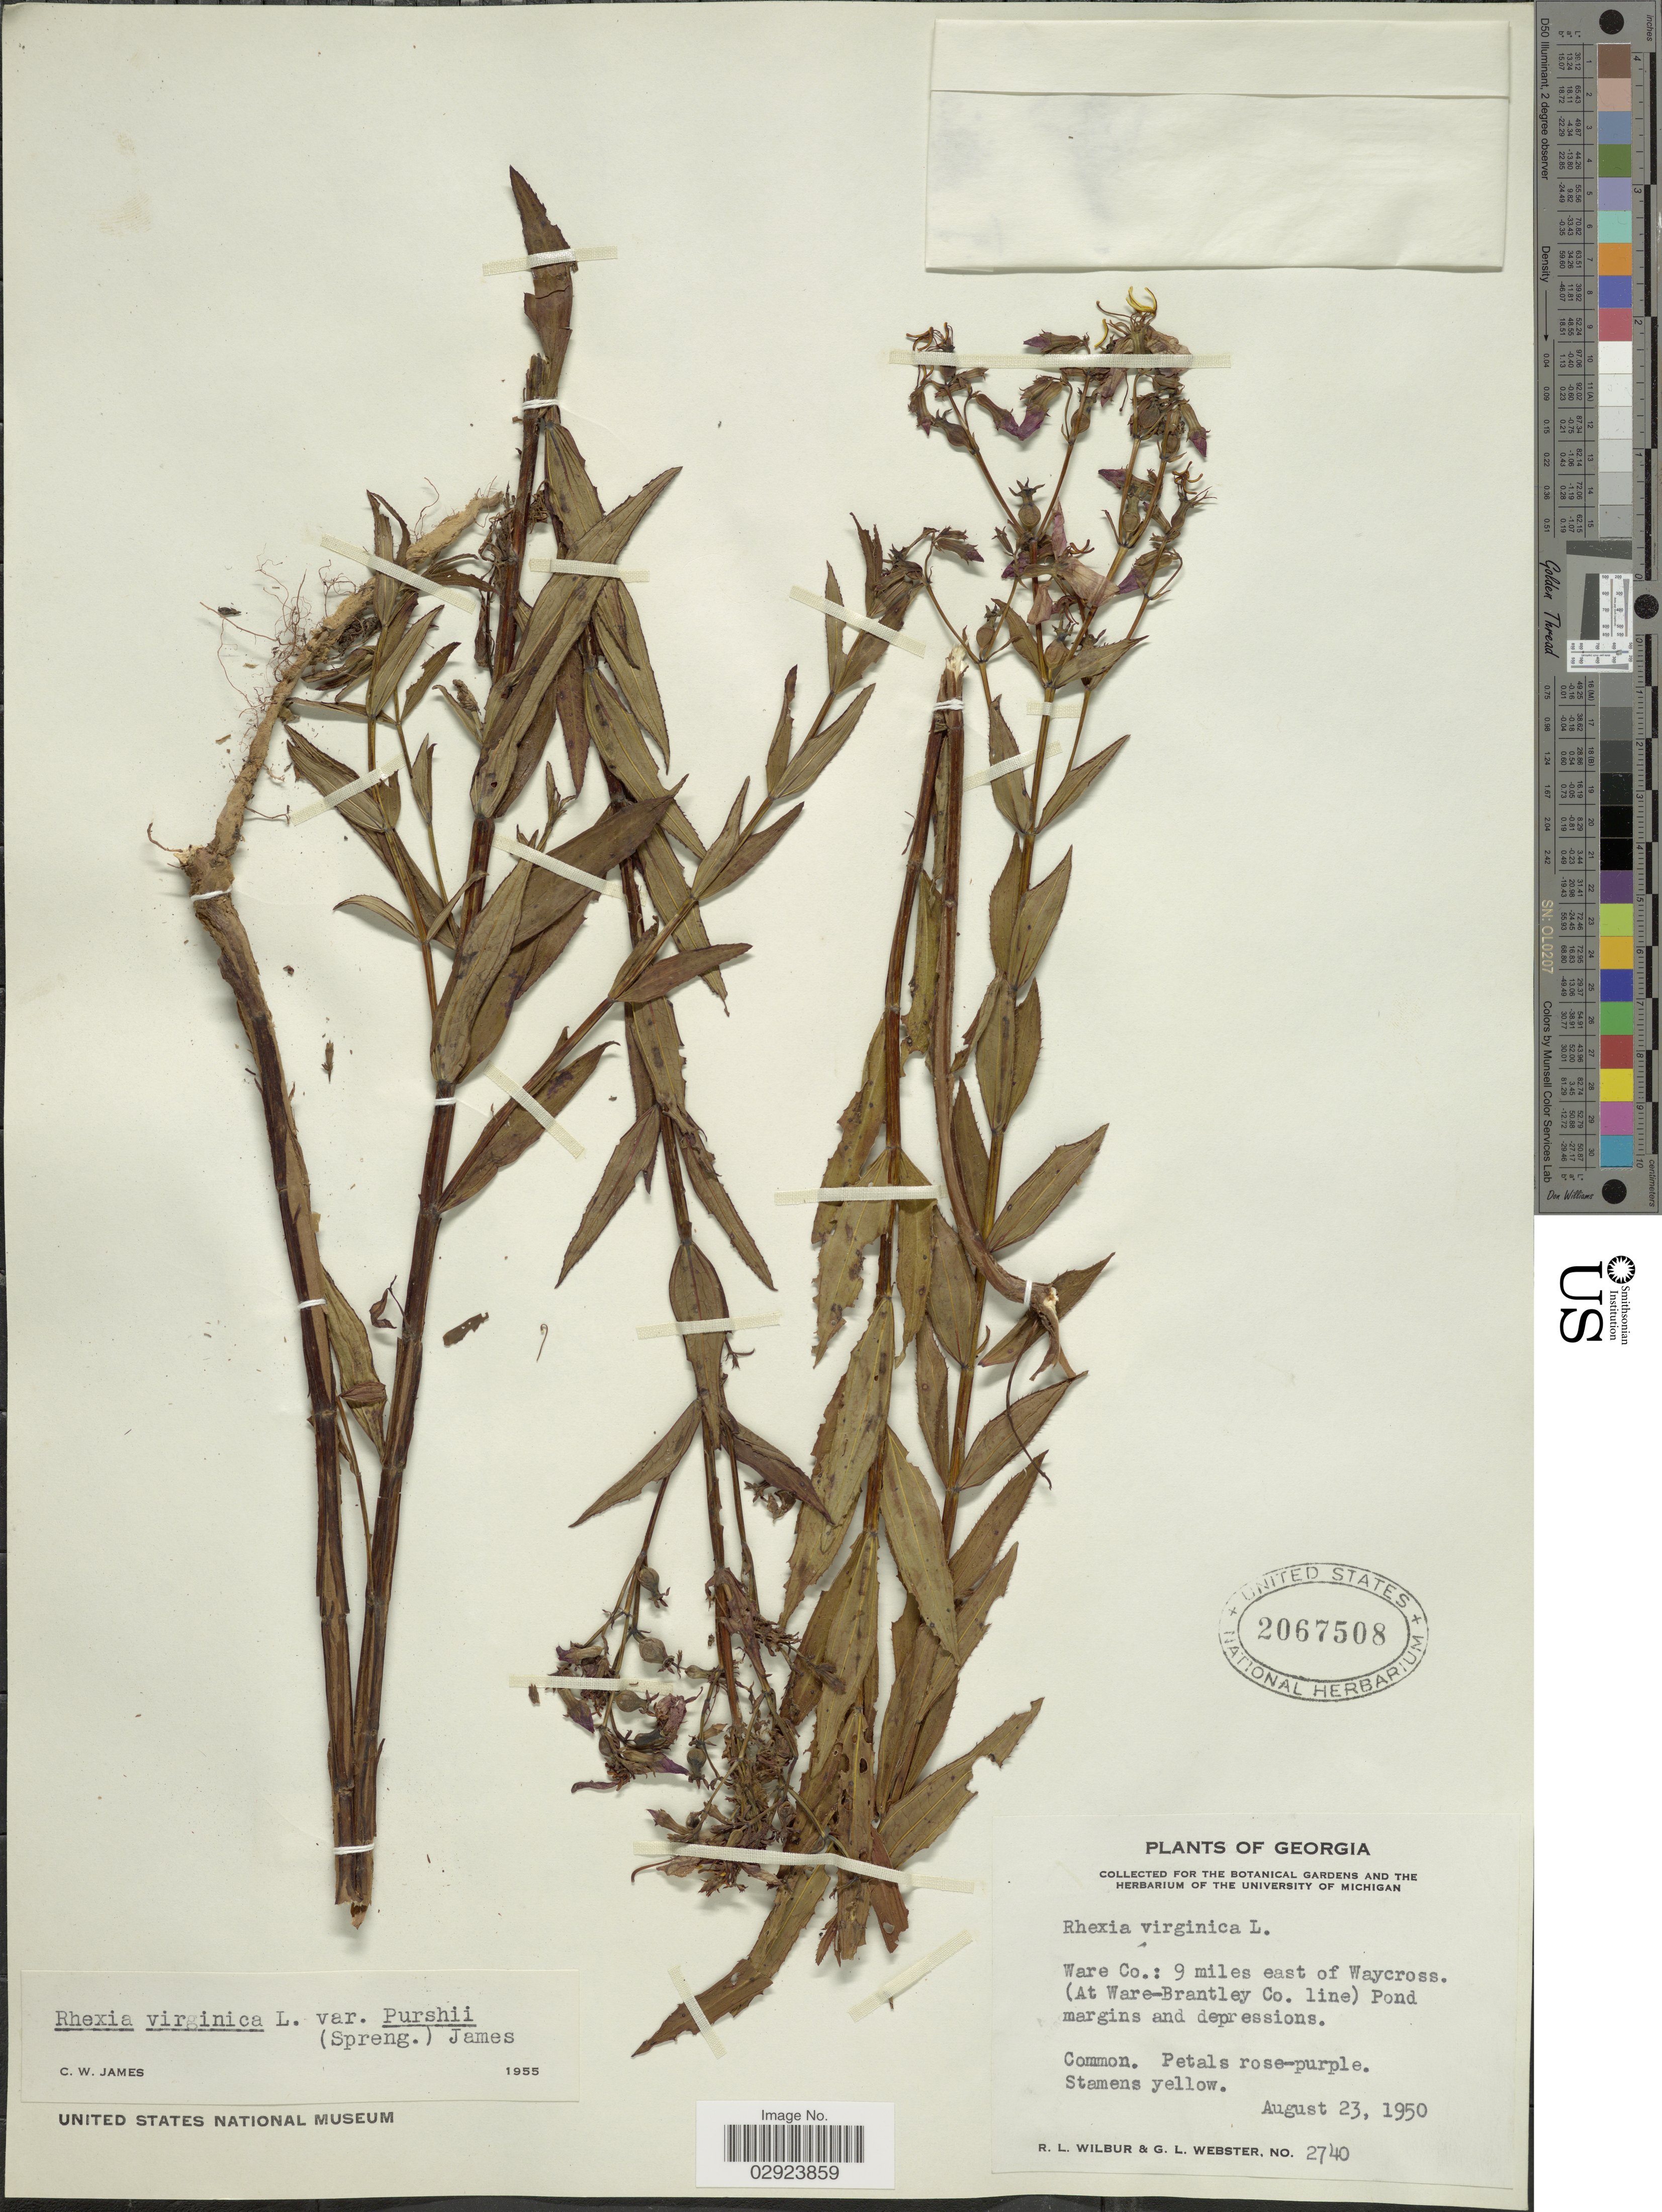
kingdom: Plantae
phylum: Tracheophyta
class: Magnoliopsida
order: Myrtales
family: Melastomataceae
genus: Rhexia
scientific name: Rhexia virginica var. purshii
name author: (Spreng.) C.W. James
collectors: R. L. Wilbur & G. L. Webster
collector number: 2740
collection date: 1950-08-23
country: United States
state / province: Georgia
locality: Ware Co.: 9 miles east of Waycross. (At Ware-Brantley Co. line).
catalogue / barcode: US 2067508